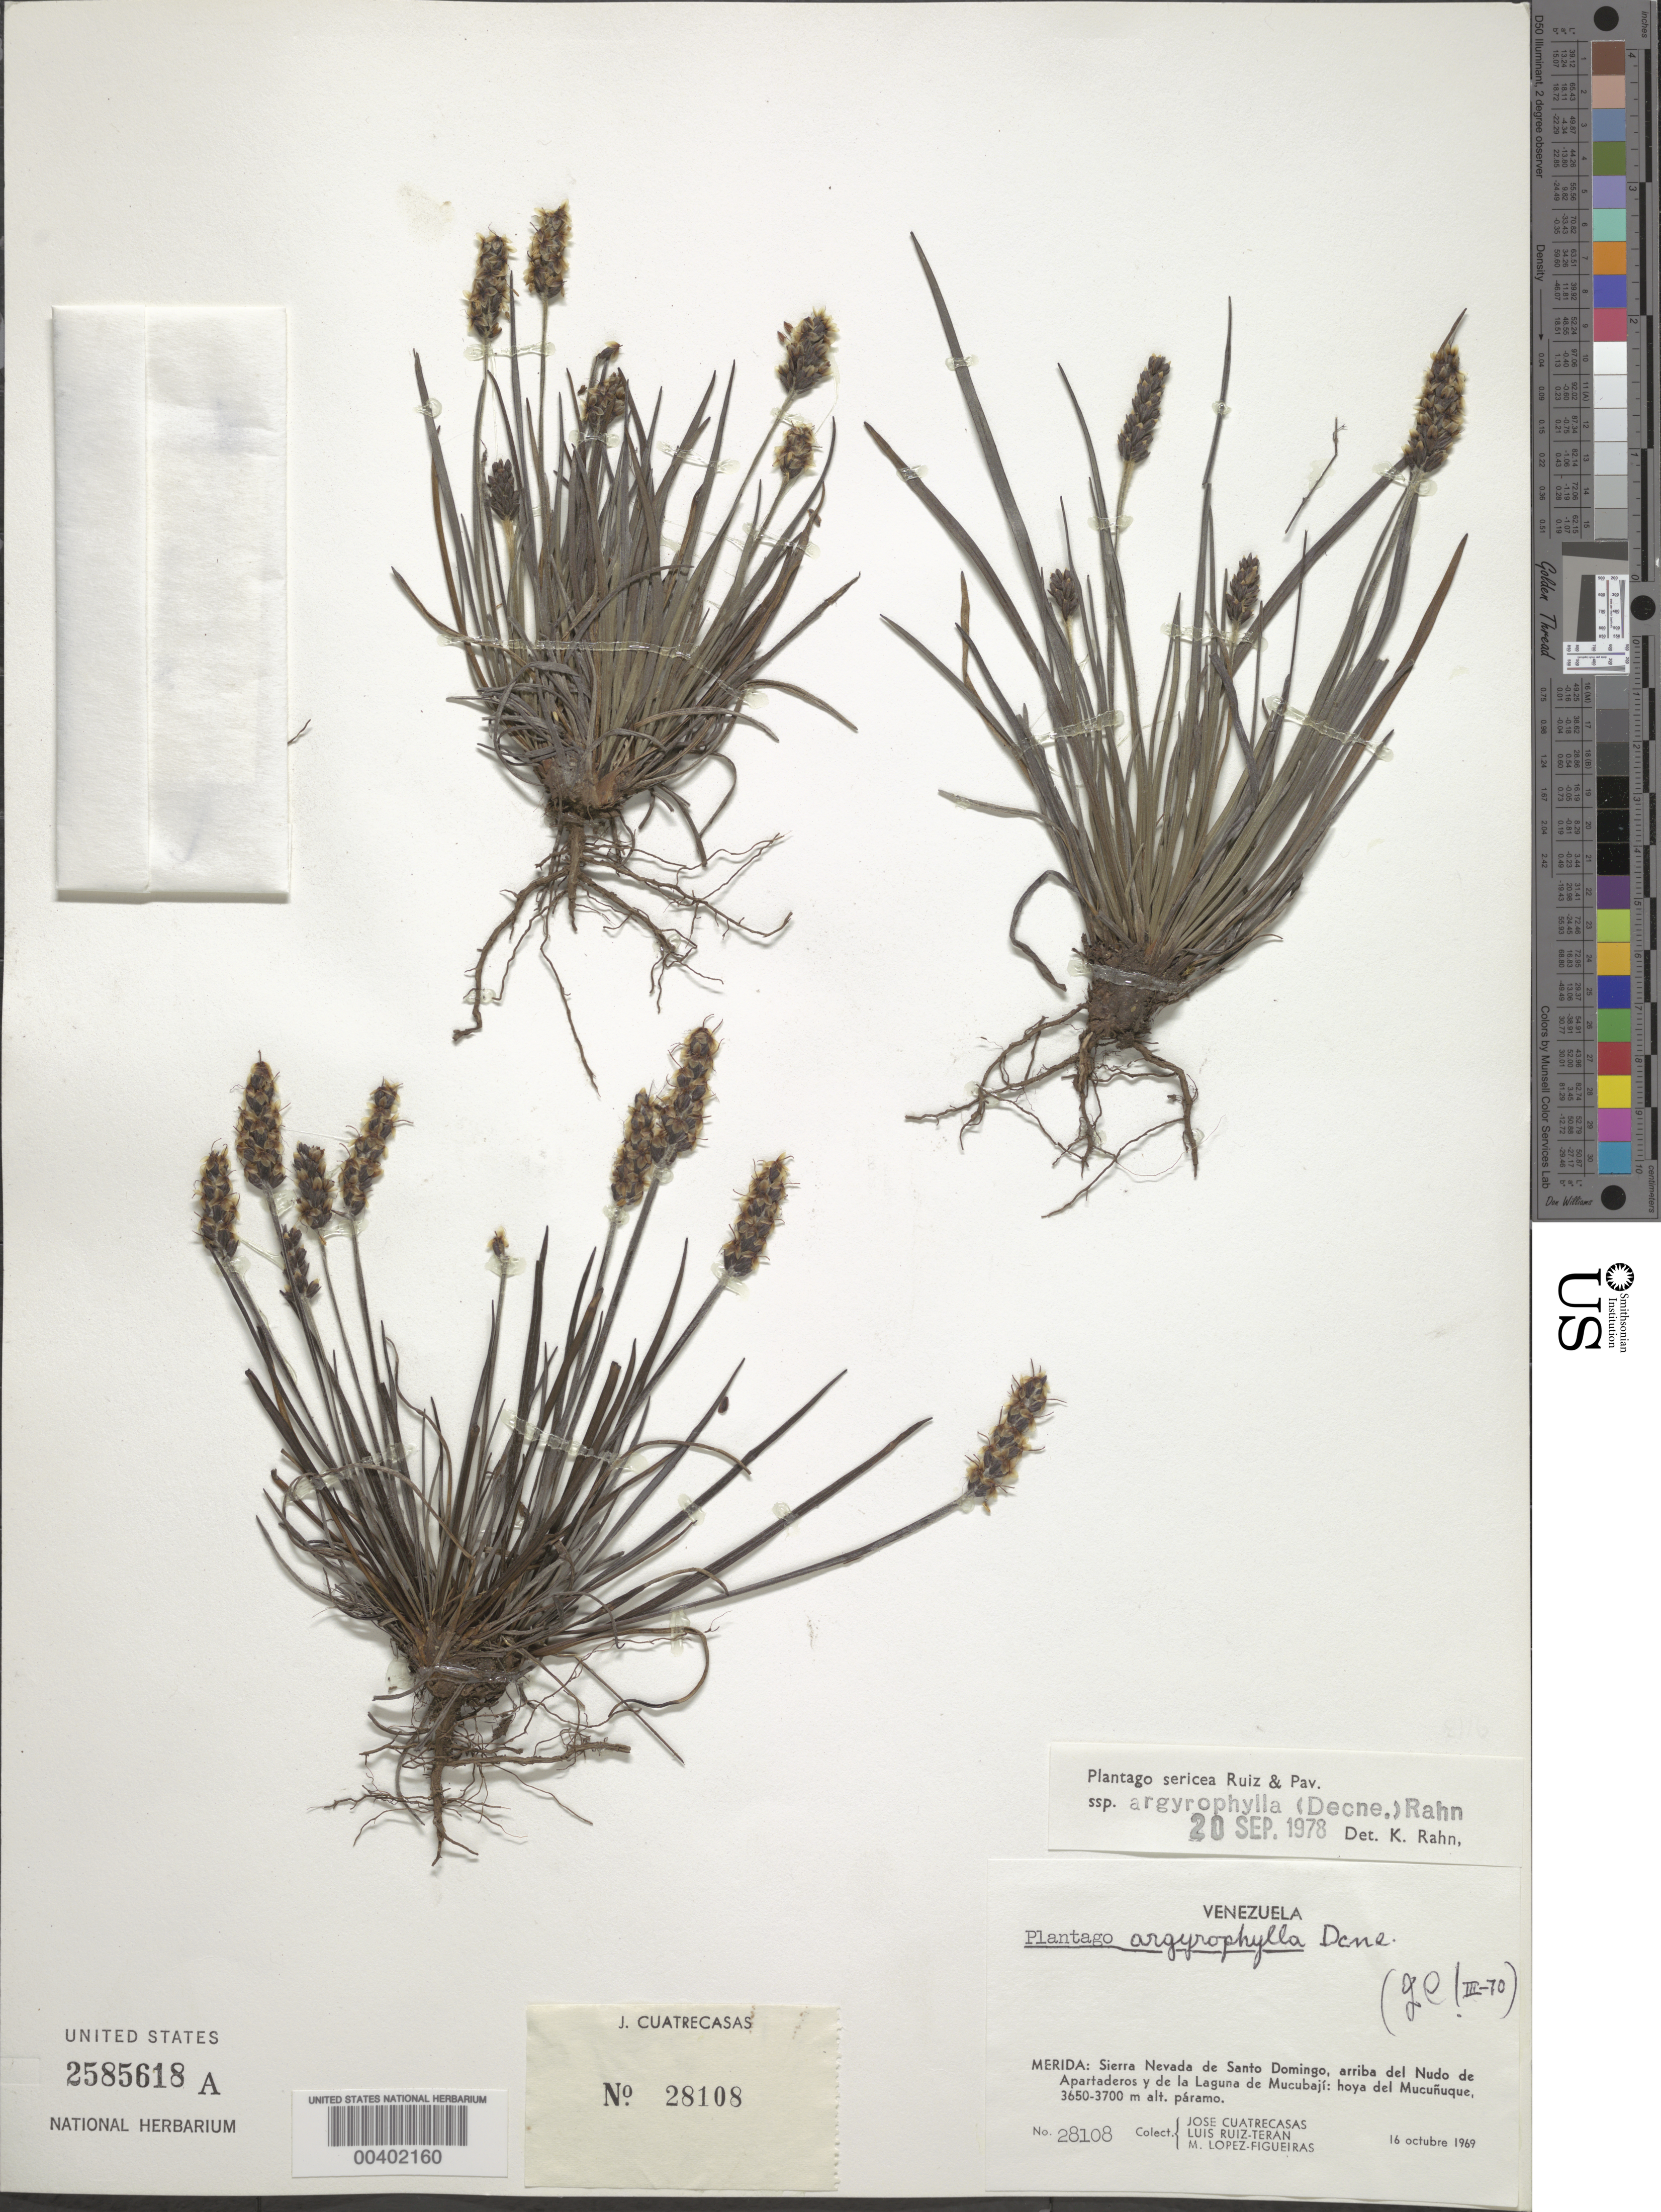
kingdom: Plantae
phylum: Tracheophyta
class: Magnoliopsida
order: Lamiales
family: Plantaginaceae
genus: Plantago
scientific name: Plantago sericea subsp. argyrophylla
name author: (Decne.) Rahn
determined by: Rahn, Knud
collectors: J. Cuatrecasas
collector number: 28108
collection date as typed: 16 Oct 1969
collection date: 1969-10-16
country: Venezuela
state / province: Mérida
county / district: Rangel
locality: Sierra Nevada de Santo Domingo, arriba del Nudo de Apartaderos y de la Laguna de Mucubají: hoya del Mucuñuque.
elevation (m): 3650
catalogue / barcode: US 2585618A